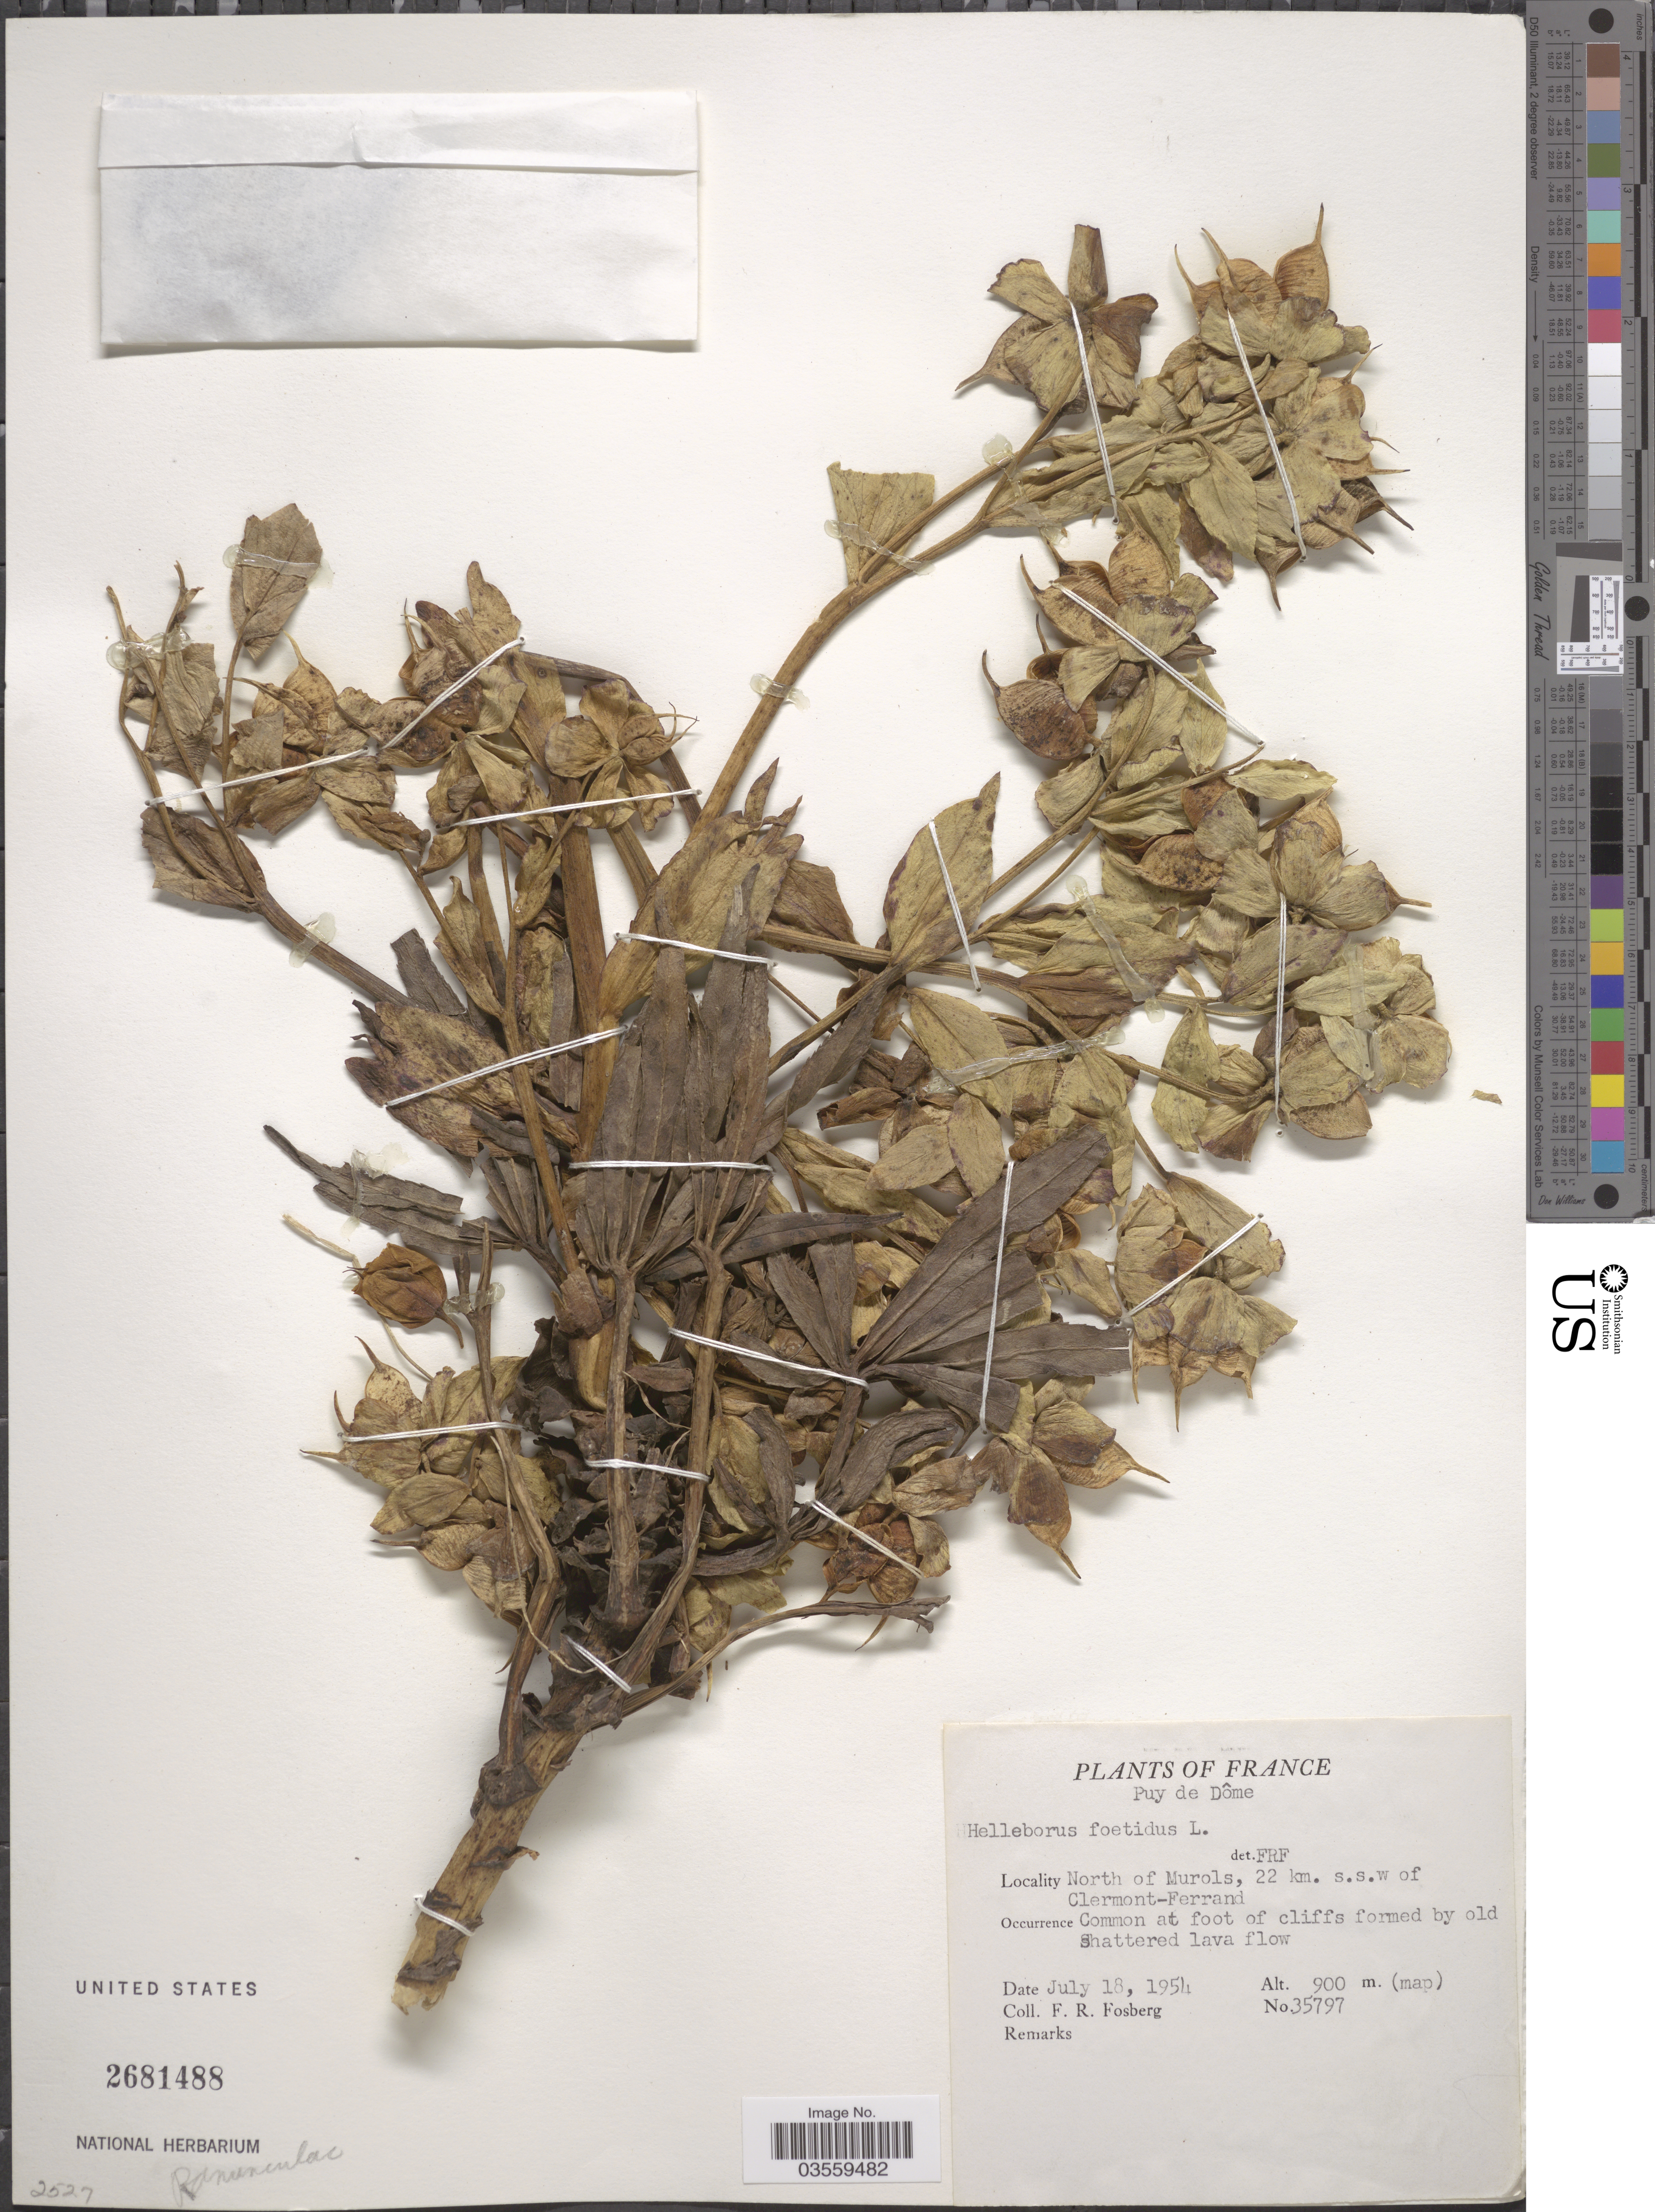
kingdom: Plantae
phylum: Tracheophyta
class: Magnoliopsida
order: Ranunculales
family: Ranunculaceae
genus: Helleborus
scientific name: Helleborus foetidus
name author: L.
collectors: F. R. Fosberg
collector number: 35797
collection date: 1954-07-18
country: France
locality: Puy de Dôme. North of Murols, 22 km. s.s.w. of Clermont-Ferrand.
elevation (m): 900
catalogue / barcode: US 2681488